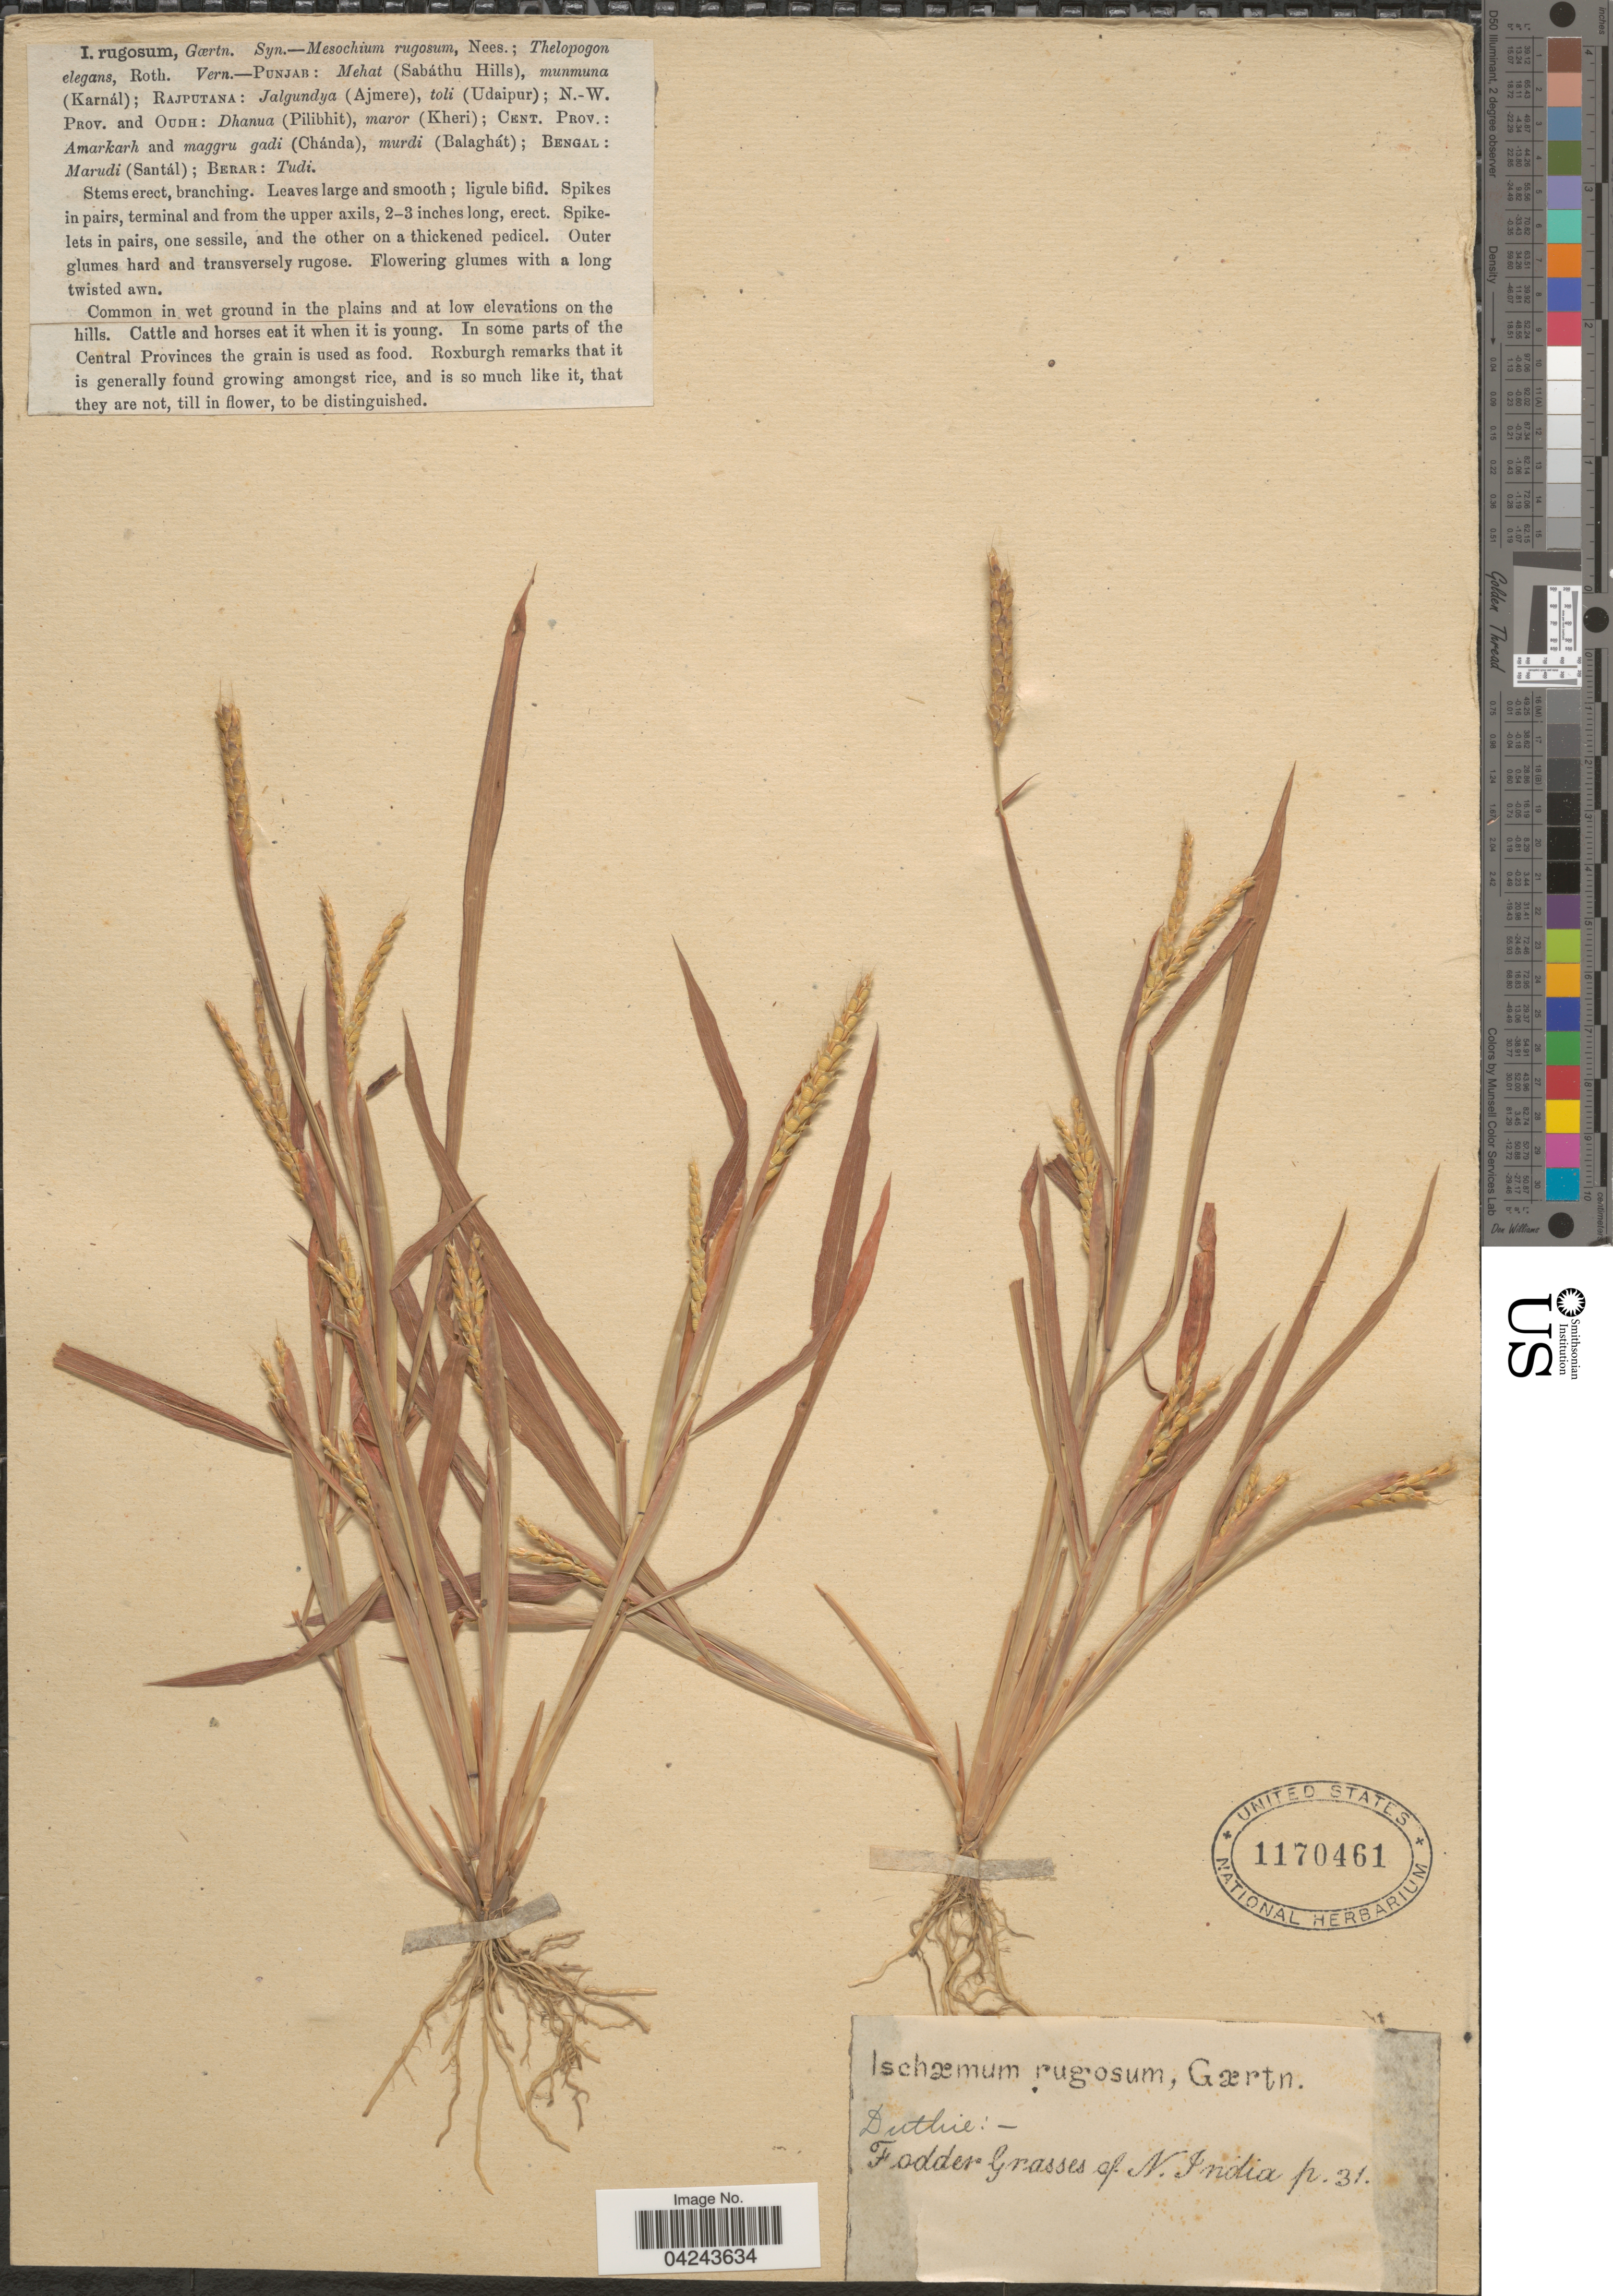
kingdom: Plantae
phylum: Tracheophyta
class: Liliopsida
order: Poales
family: Poaceae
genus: Ischaemum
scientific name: Ischaemum rugosum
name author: Salisb.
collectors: Duthie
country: India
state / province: Punjab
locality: N. India p. 31. Mehat (Sabáthu Hills), munmuna (Karnál); Rajputana: Jalgundya (Ajmere), toli (Udaipur); N.-W. Prov. and Oudh: Dhanwa (Pilibhit), maror (Kheri); Cent. Prov.: Amarkarh and maggru gadi (Chánda), murdi (Balaghát); Bengal: Marudi (Santál); Berar: Tudi.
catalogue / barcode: US 1170461